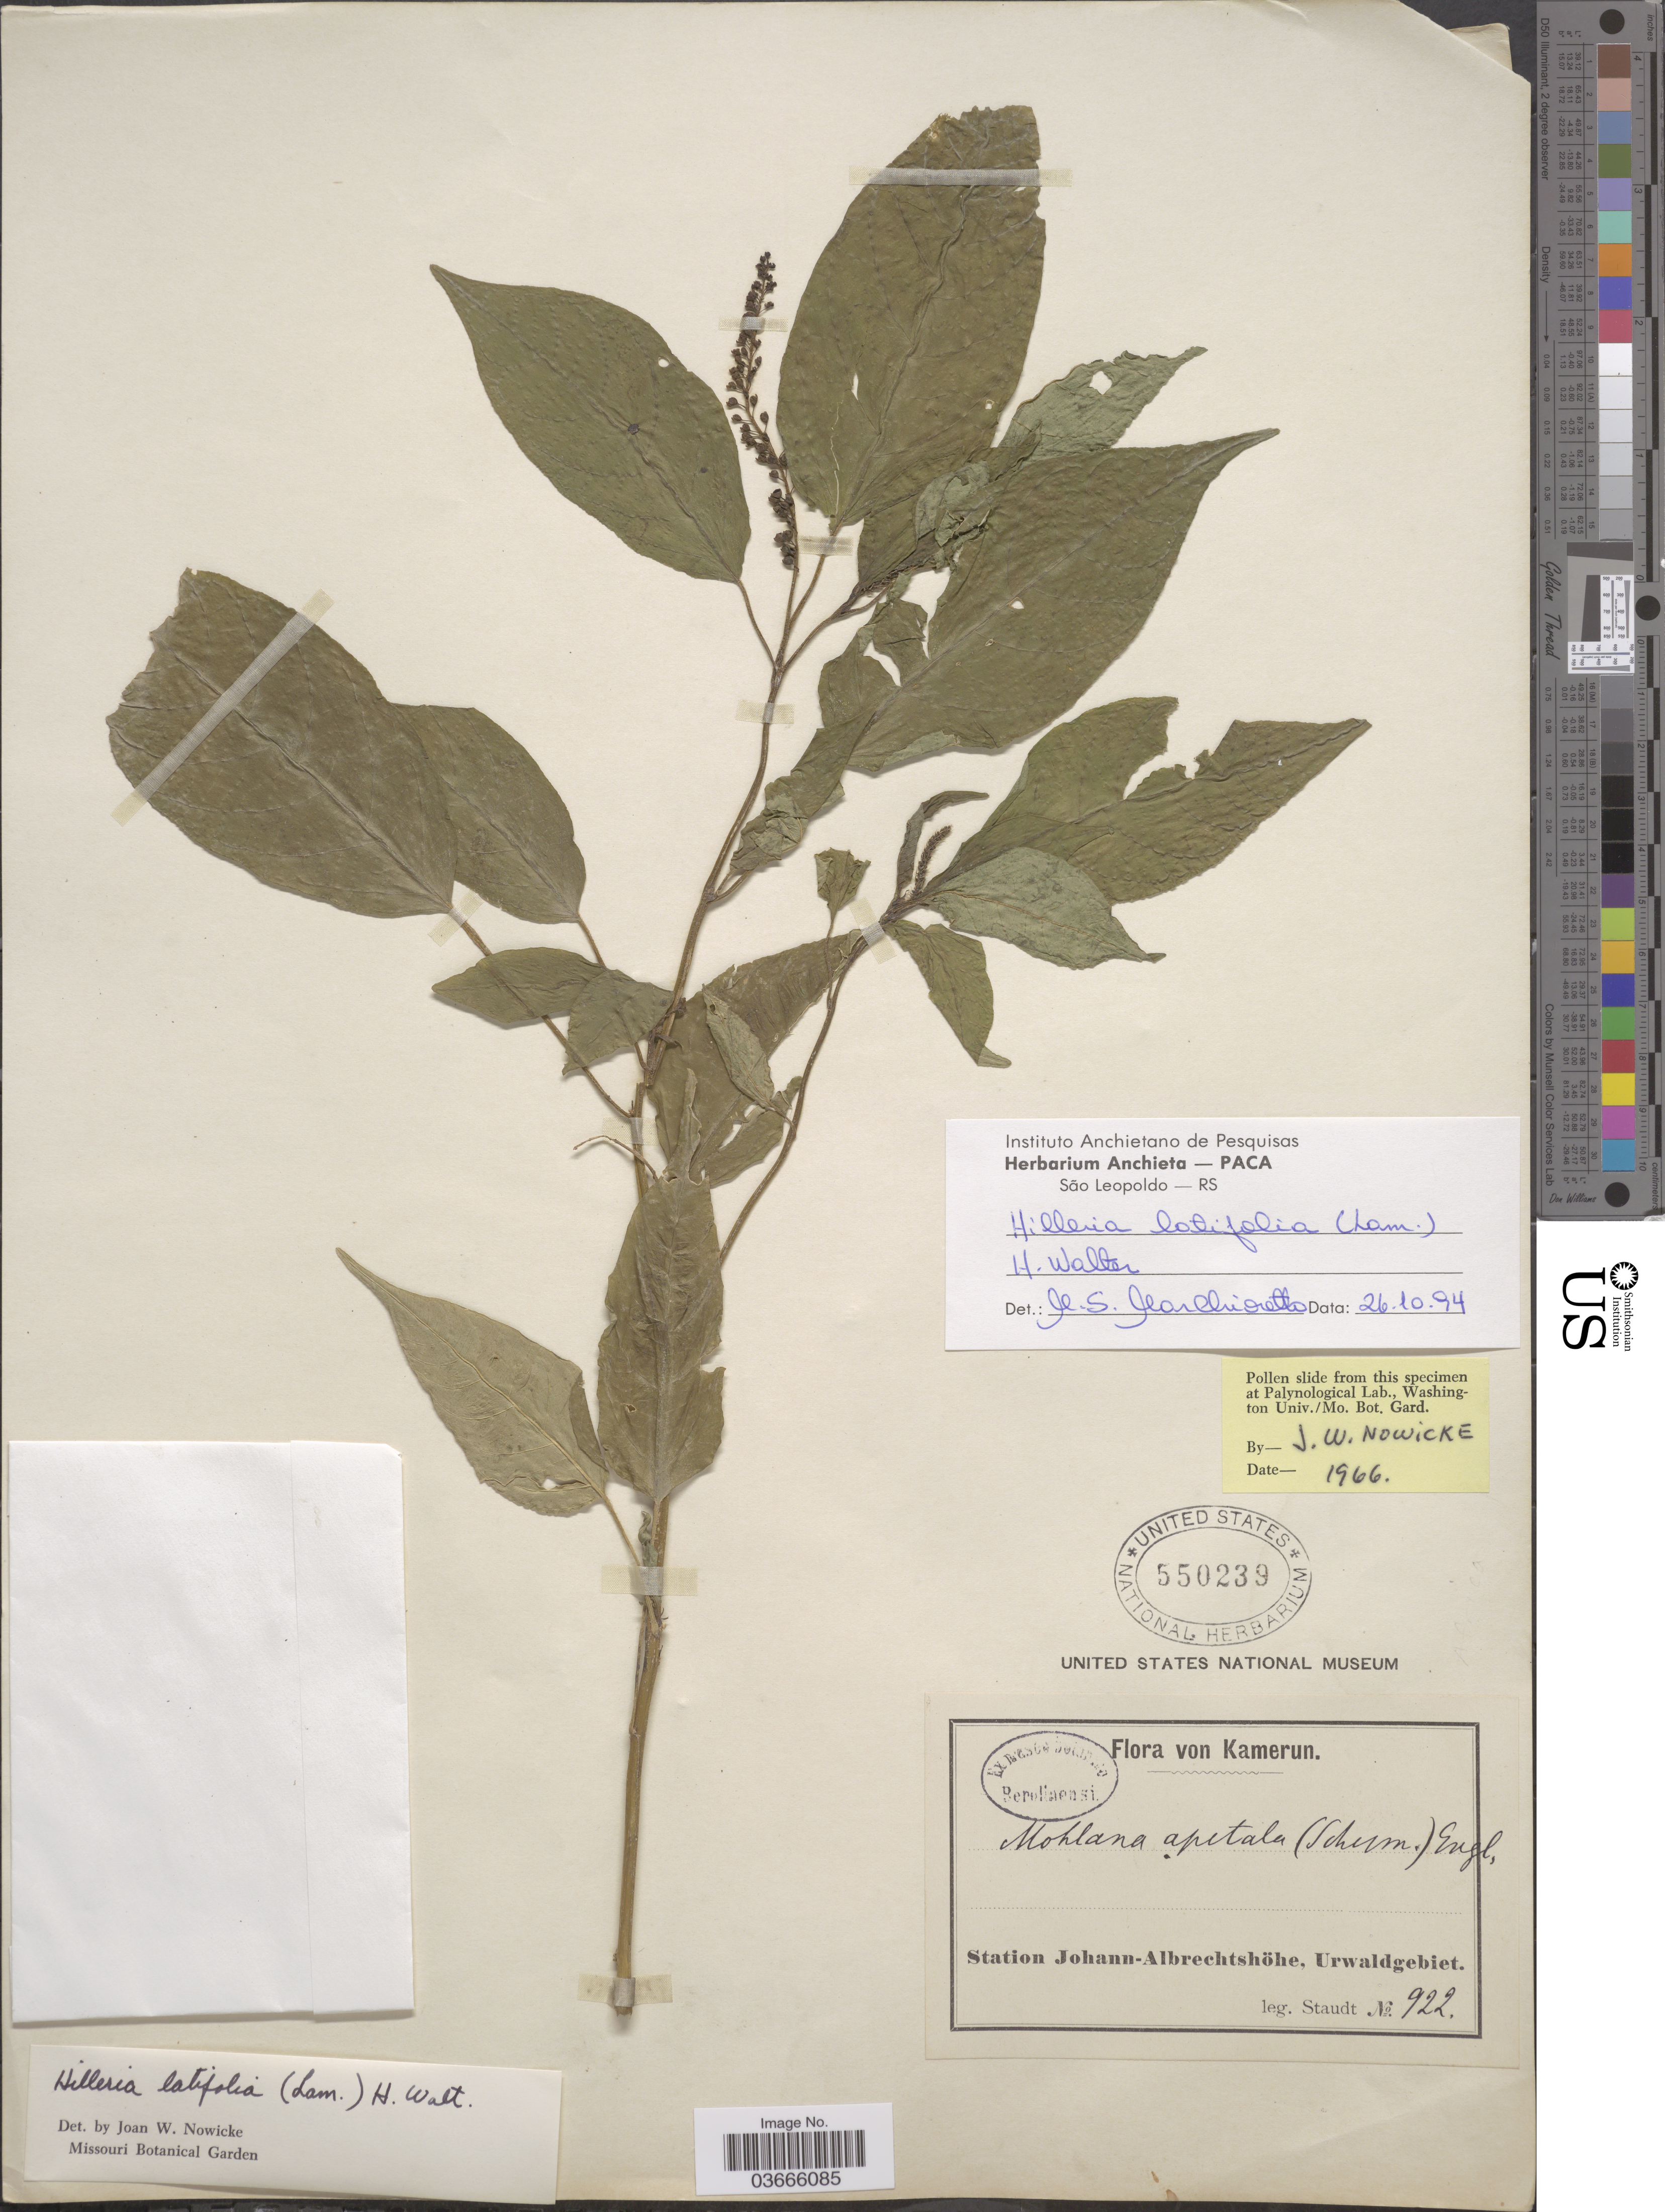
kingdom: Plantae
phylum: Tracheophyta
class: Magnoliopsida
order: Caryophyllales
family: Phytolaccaceae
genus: Hilleria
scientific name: Hilleria latifolia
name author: (Lam.) H. Walter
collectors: -. Staudt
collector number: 922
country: Cameroon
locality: Kamerun. Station Johann-Albrechtshöhe, Urwaldgebiet.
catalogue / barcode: US 550239